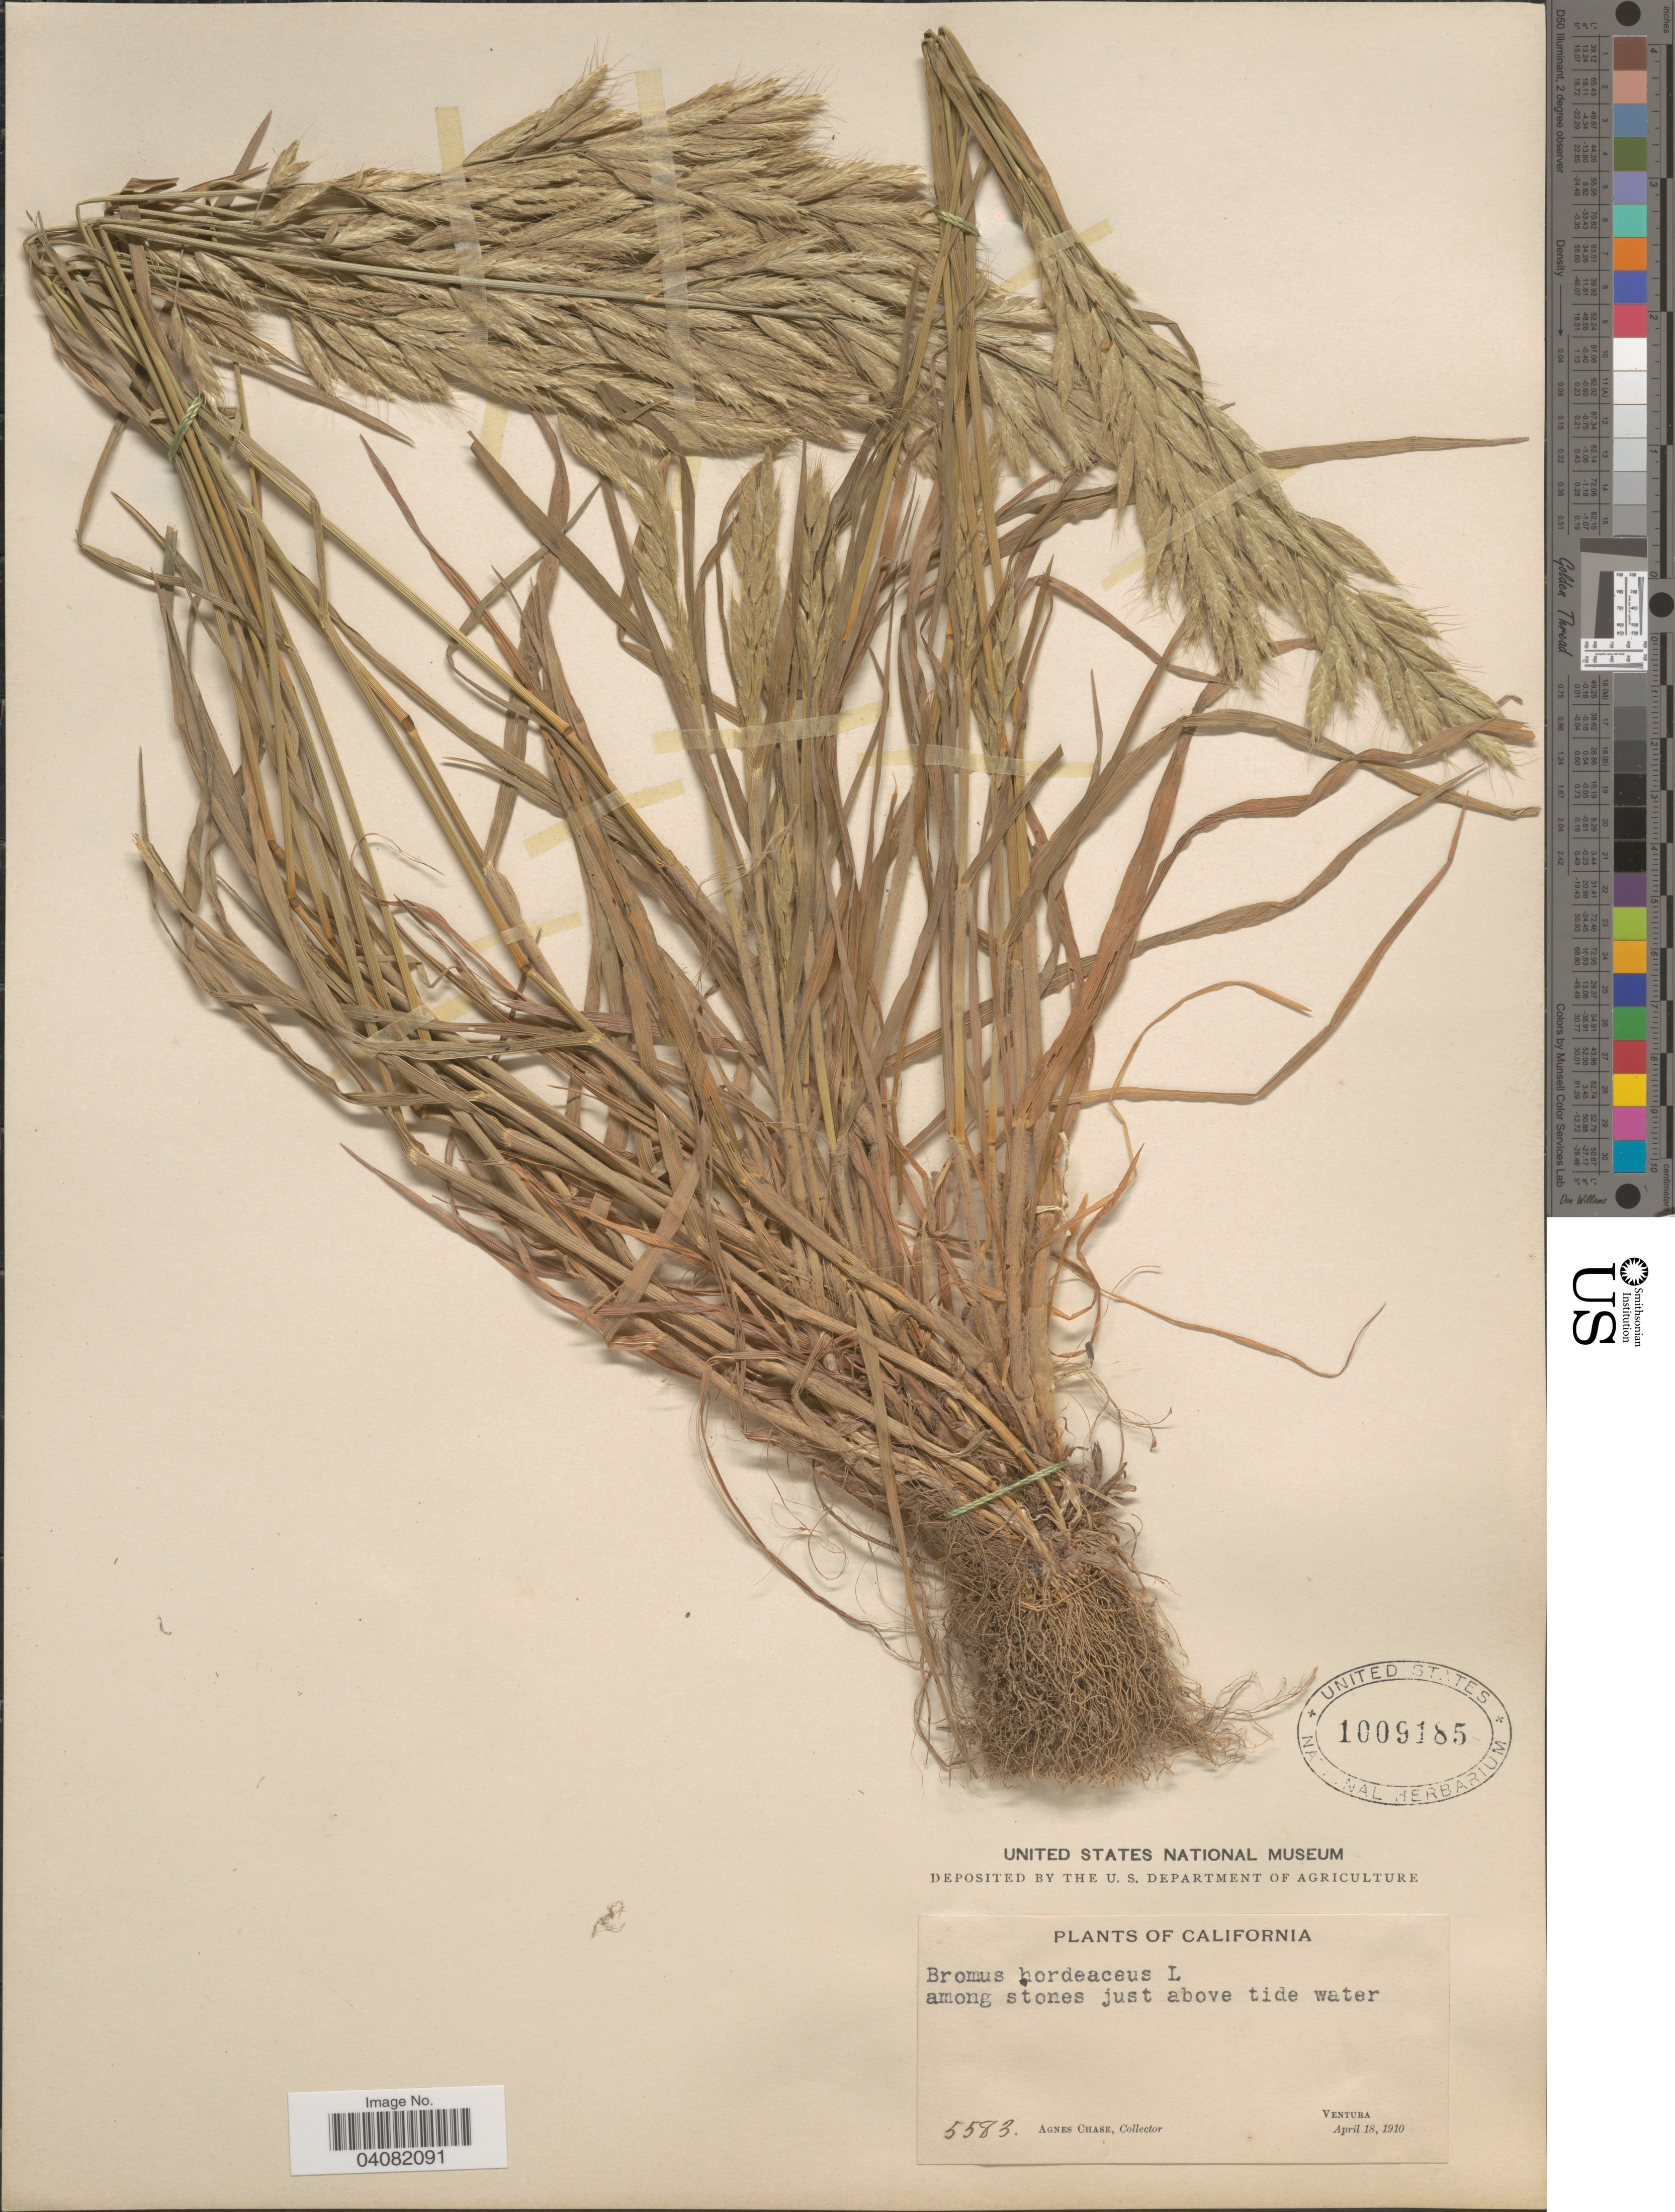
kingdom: Plantae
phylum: Tracheophyta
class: Liliopsida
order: Poales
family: Poaceae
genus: Bromus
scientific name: Bromus hordeaceus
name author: L.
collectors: A. Chase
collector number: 5583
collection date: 1910-04-18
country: United States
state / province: California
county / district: Ventura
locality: Among stones just above tide water. Ventura.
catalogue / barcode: US 1009185